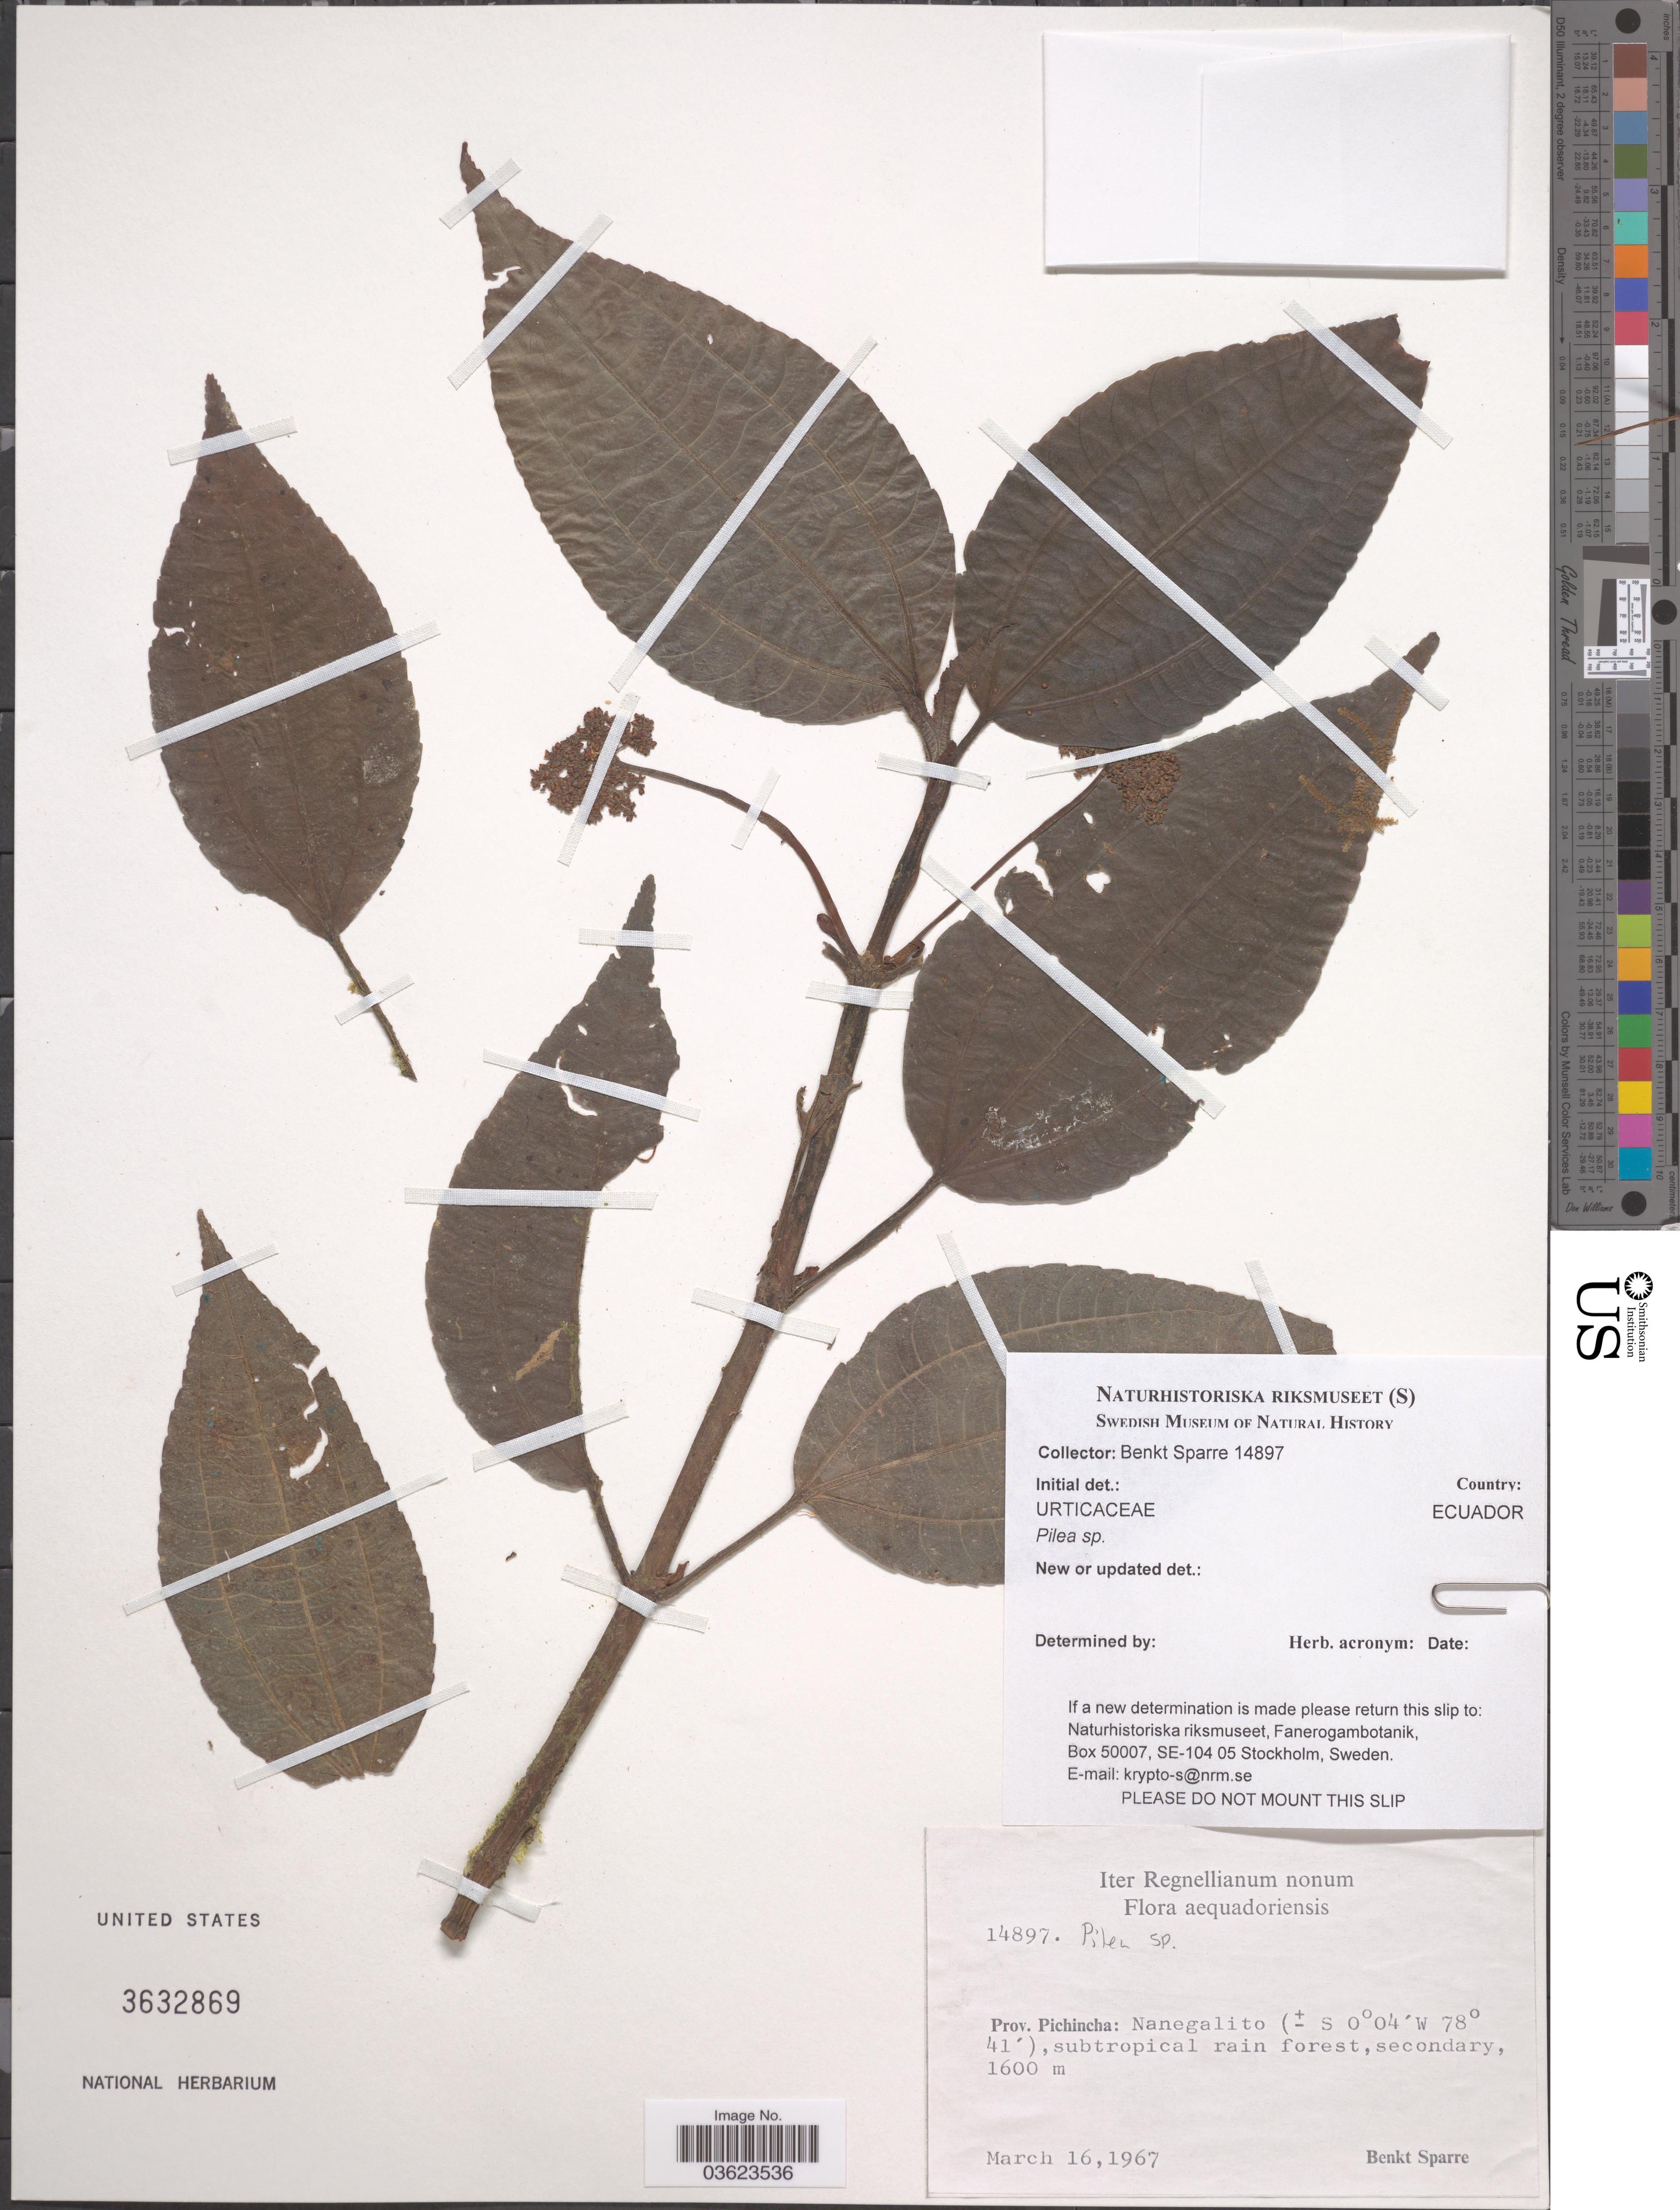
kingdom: Plantae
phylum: Tracheophyta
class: Magnoliopsida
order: Rosales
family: Urticaceae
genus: Pilea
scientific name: Pilea sp.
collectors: B. Sparre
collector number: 14897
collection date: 1967-03-16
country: Ecuador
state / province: Pichincha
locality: Aequadoriensis. Nanegalito.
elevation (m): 1600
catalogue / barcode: US 3632869